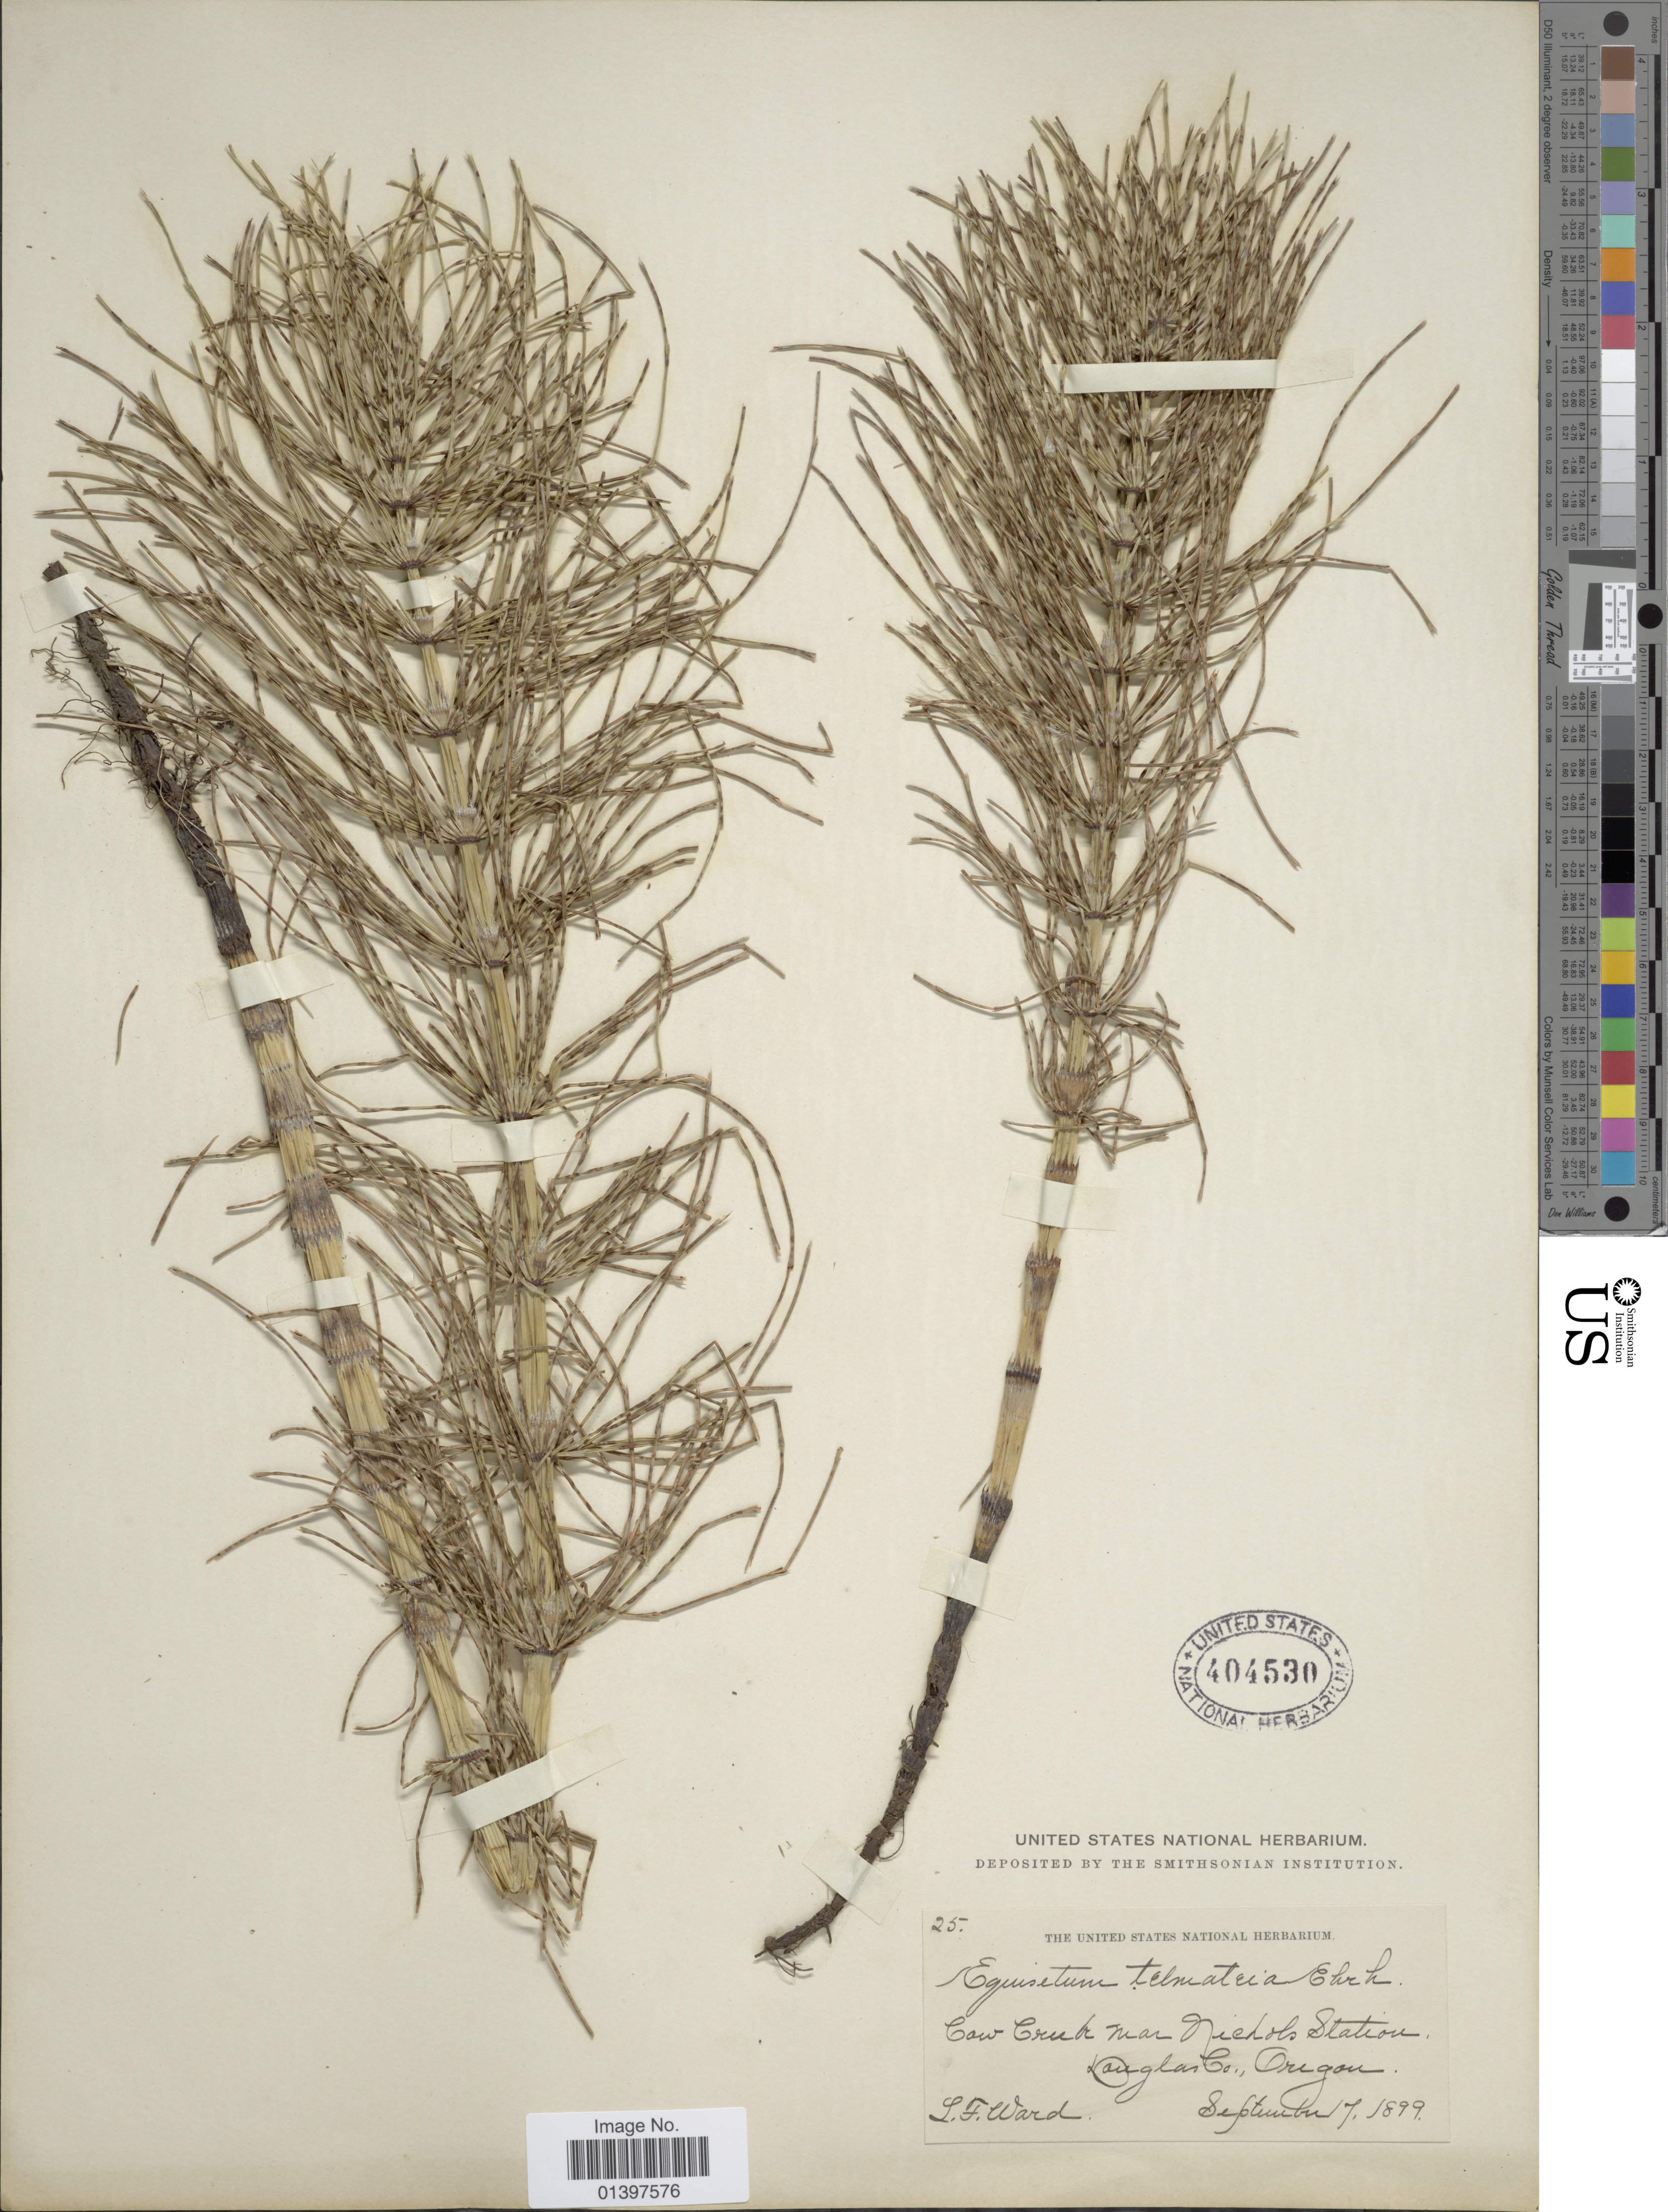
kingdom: Plantae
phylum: Tracheophyta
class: Polypodiopsida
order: Equisetales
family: Equisetaceae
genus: Equisetum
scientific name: Equisetum telmateia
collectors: L. Ward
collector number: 25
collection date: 1899-09-17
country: United States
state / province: Oregon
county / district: Douglas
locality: Low Creek near Nichols Station, Douglas Co., Oregon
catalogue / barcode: US 404530